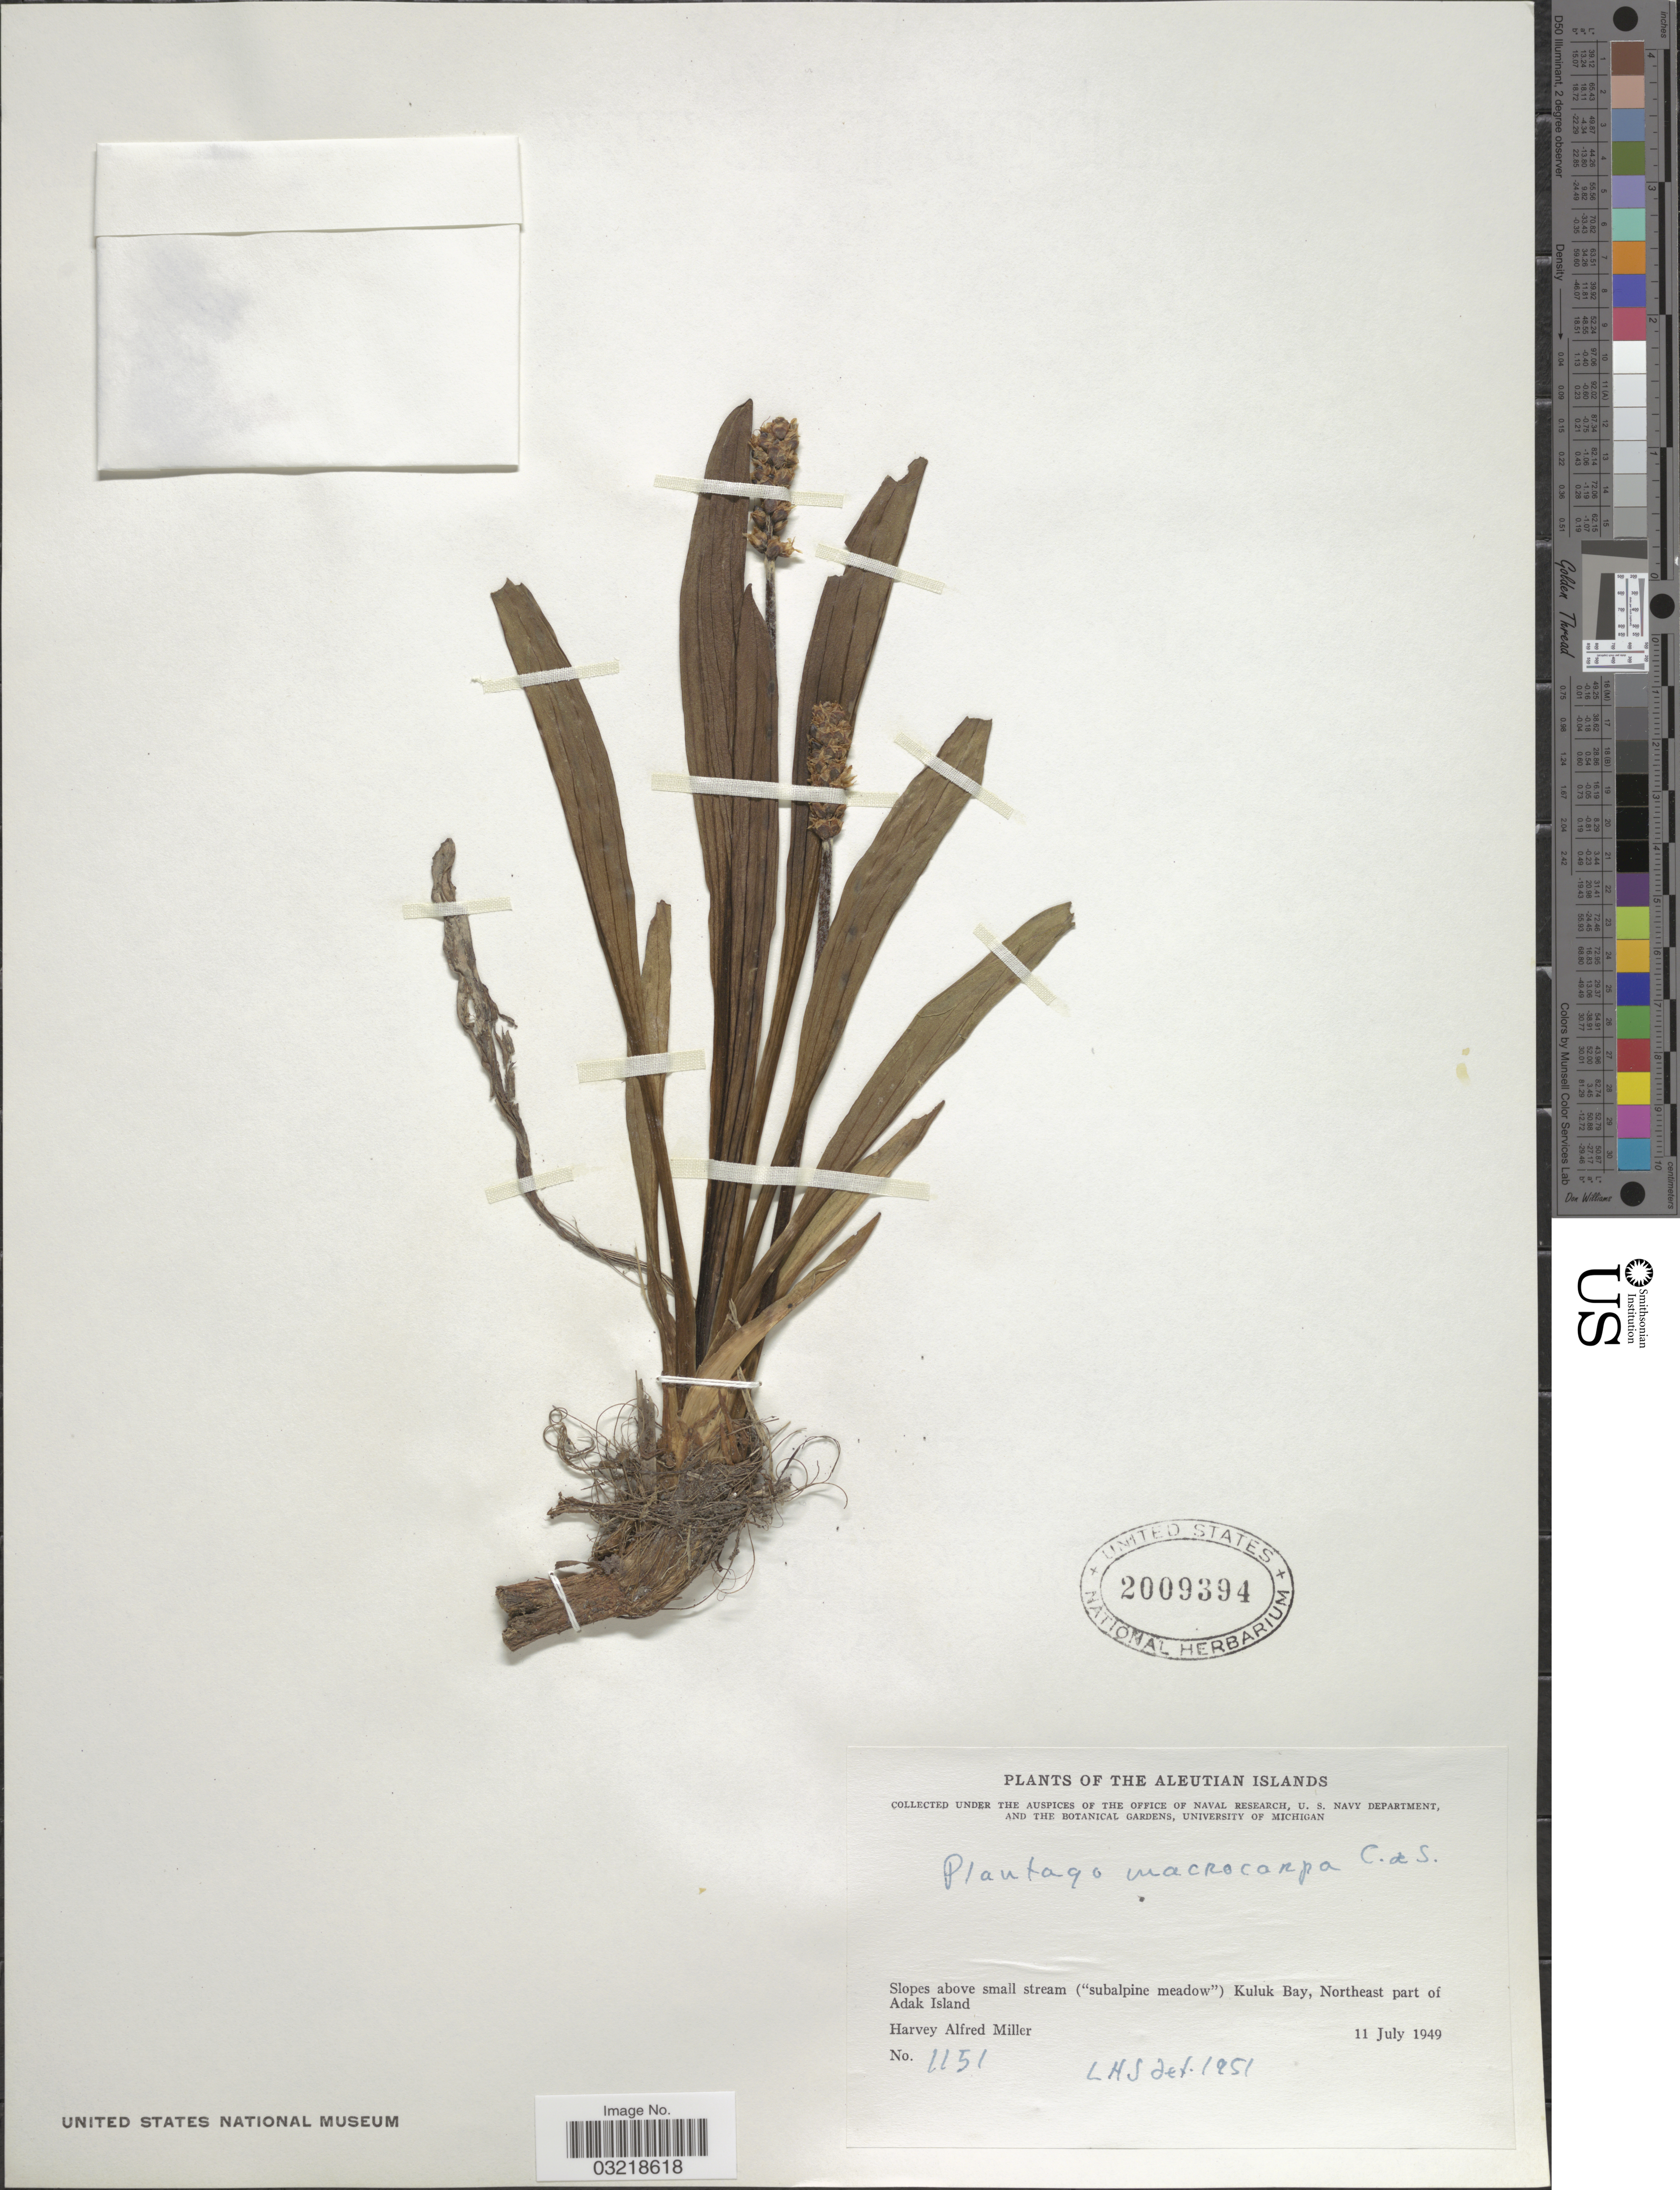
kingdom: Plantae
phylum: Tracheophyta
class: Magnoliopsida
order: Lamiales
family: Plantaginaceae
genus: Plantago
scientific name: Plantago macrocarpa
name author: Cham. & Schltdl.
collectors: H. A. Miller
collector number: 1151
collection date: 1949-07-11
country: United States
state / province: Alaska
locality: Aleutian Islands. Slopes above small stream ("subalpine meadow") Kuluk Bay, Northeast part of Adak Island.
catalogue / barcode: US 2009394